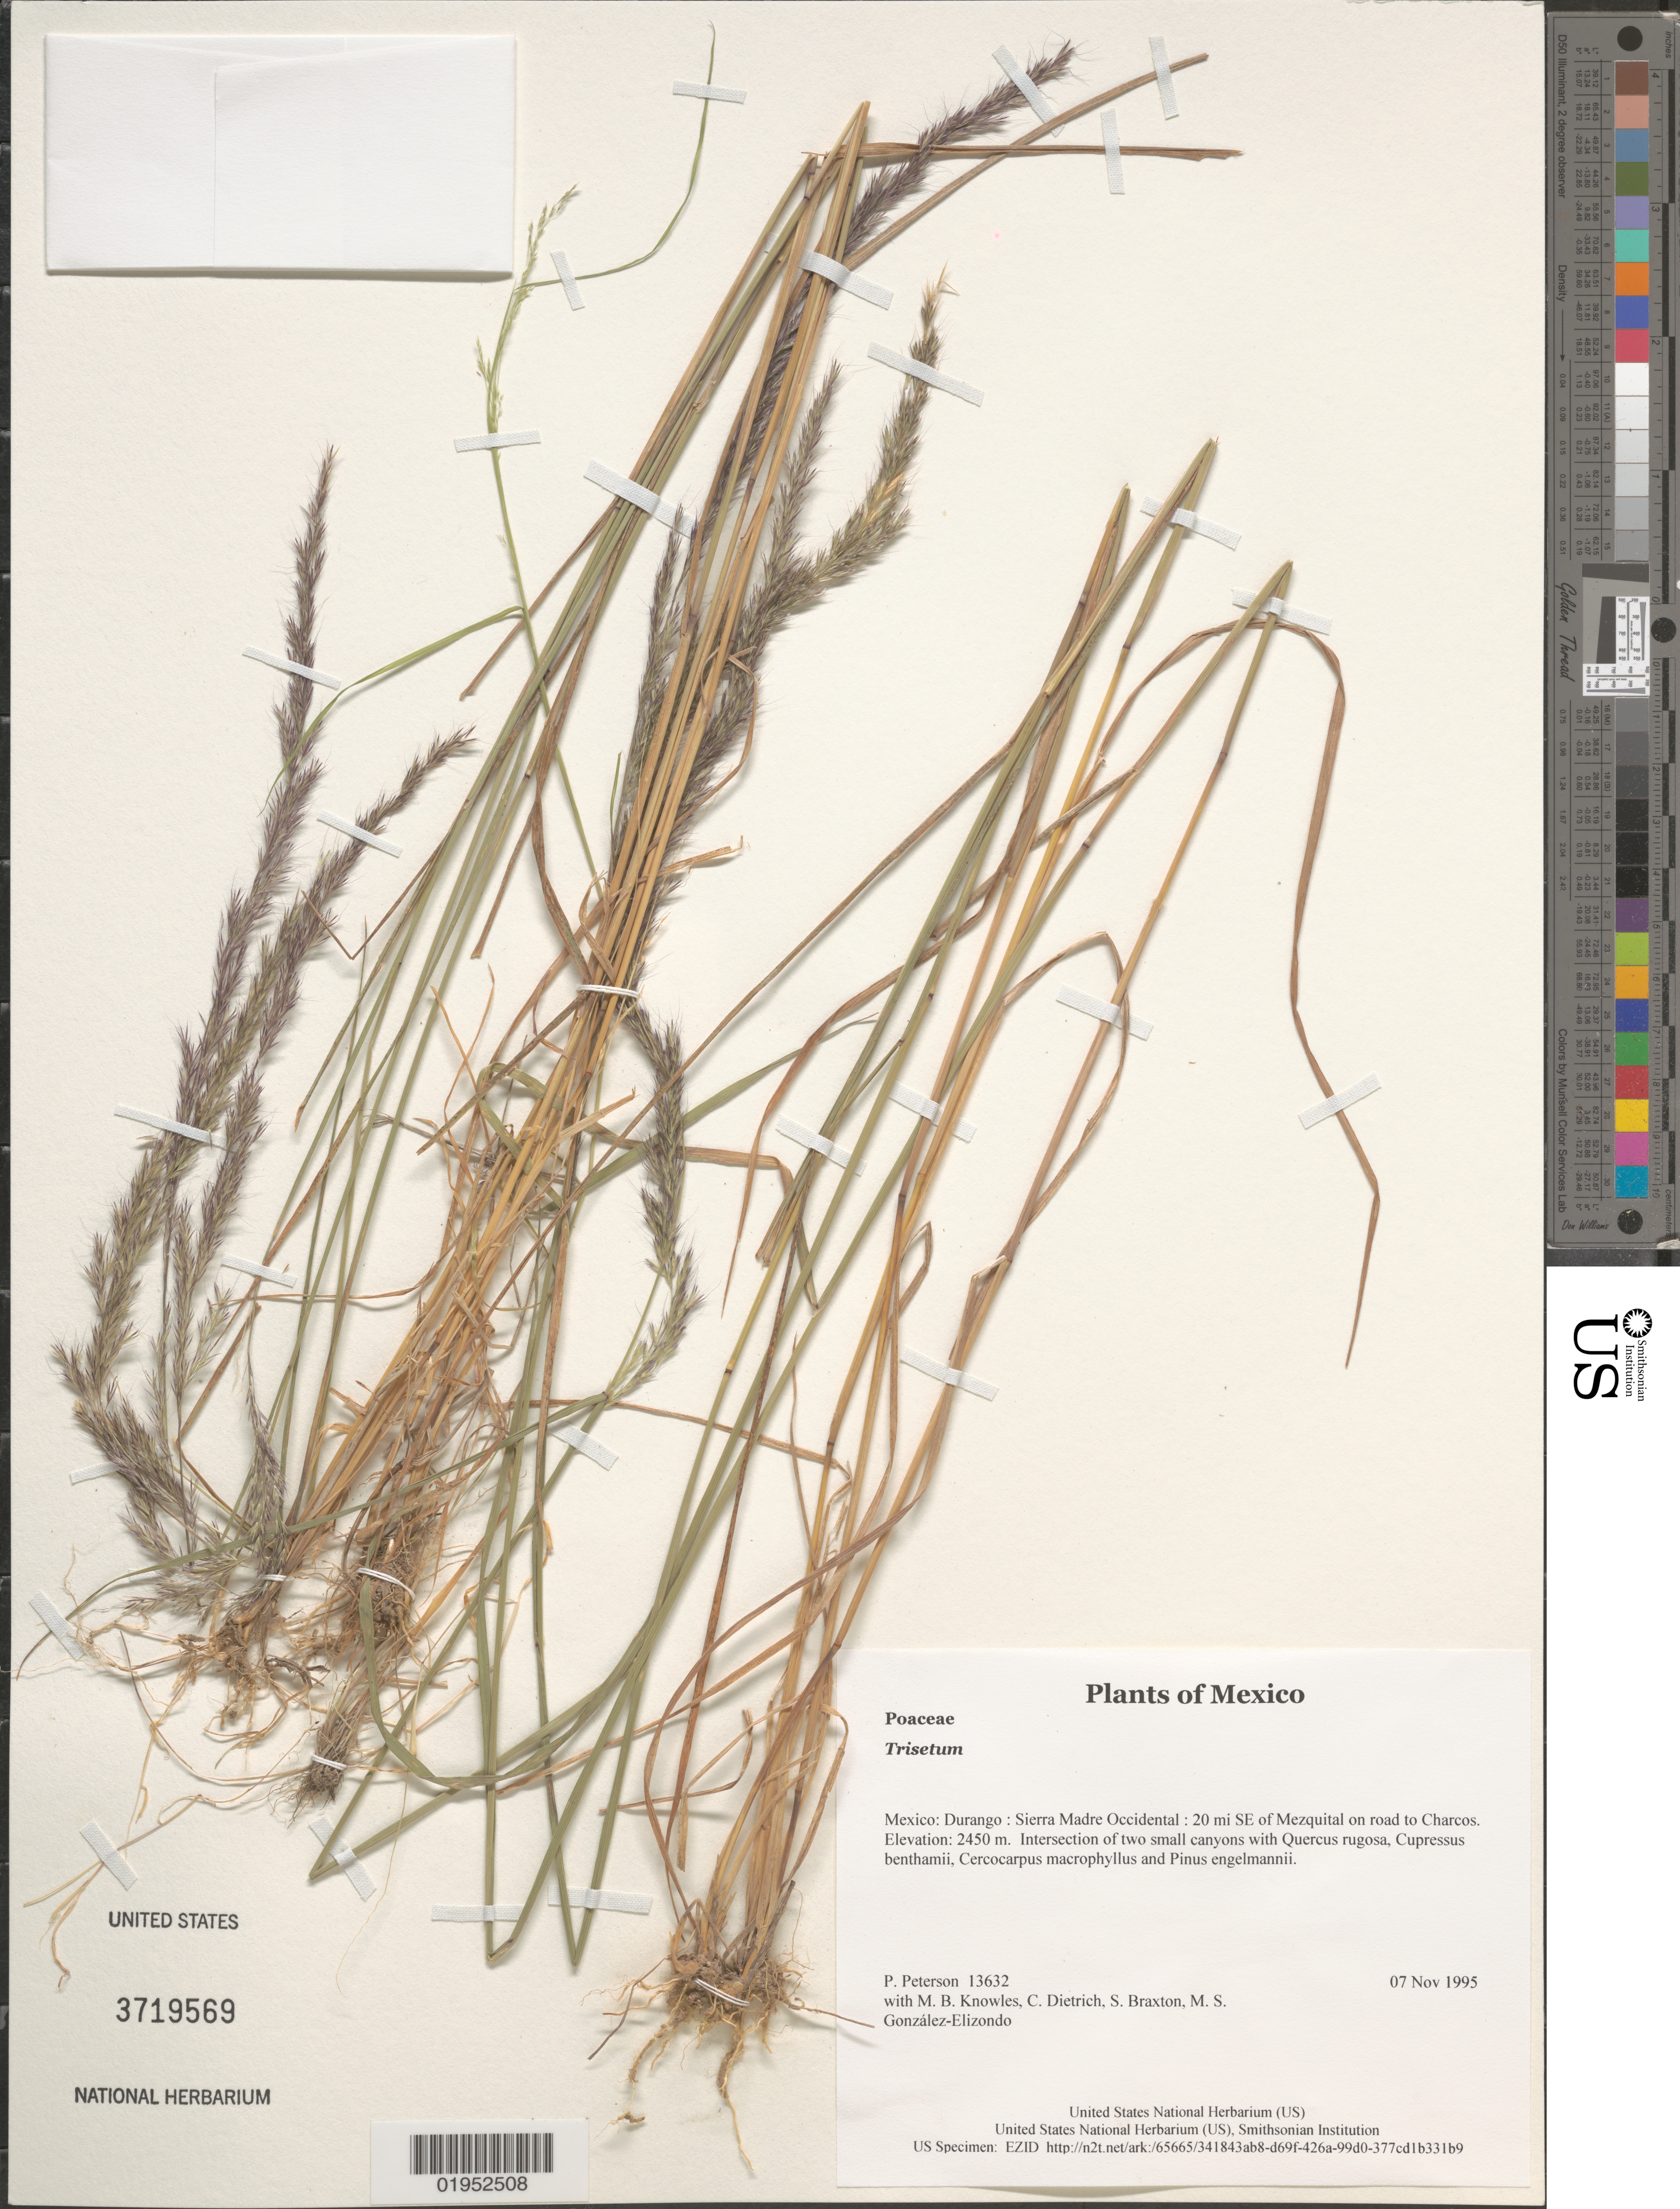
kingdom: Plantae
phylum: Tracheophyta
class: Liliopsida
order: Poales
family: Poaceae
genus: Trisetum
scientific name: Trisetum sp.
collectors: P. M. Peterson, M. B. Knowles, C. Dietrich, S. Braxton & M. S. González-Elizondo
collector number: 13632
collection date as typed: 07 Nov 1995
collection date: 1995-11-07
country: Mexico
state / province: Durango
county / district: Sierra Madre Occidental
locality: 20 mi SE of Mezquital on road to Charcos.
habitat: Intersection of two small canyons with Quercus rugosa, Cupressus benthamii, Cercocarpus macrophyllus and Pinus engelmannii.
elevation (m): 2450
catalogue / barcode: US 3719569